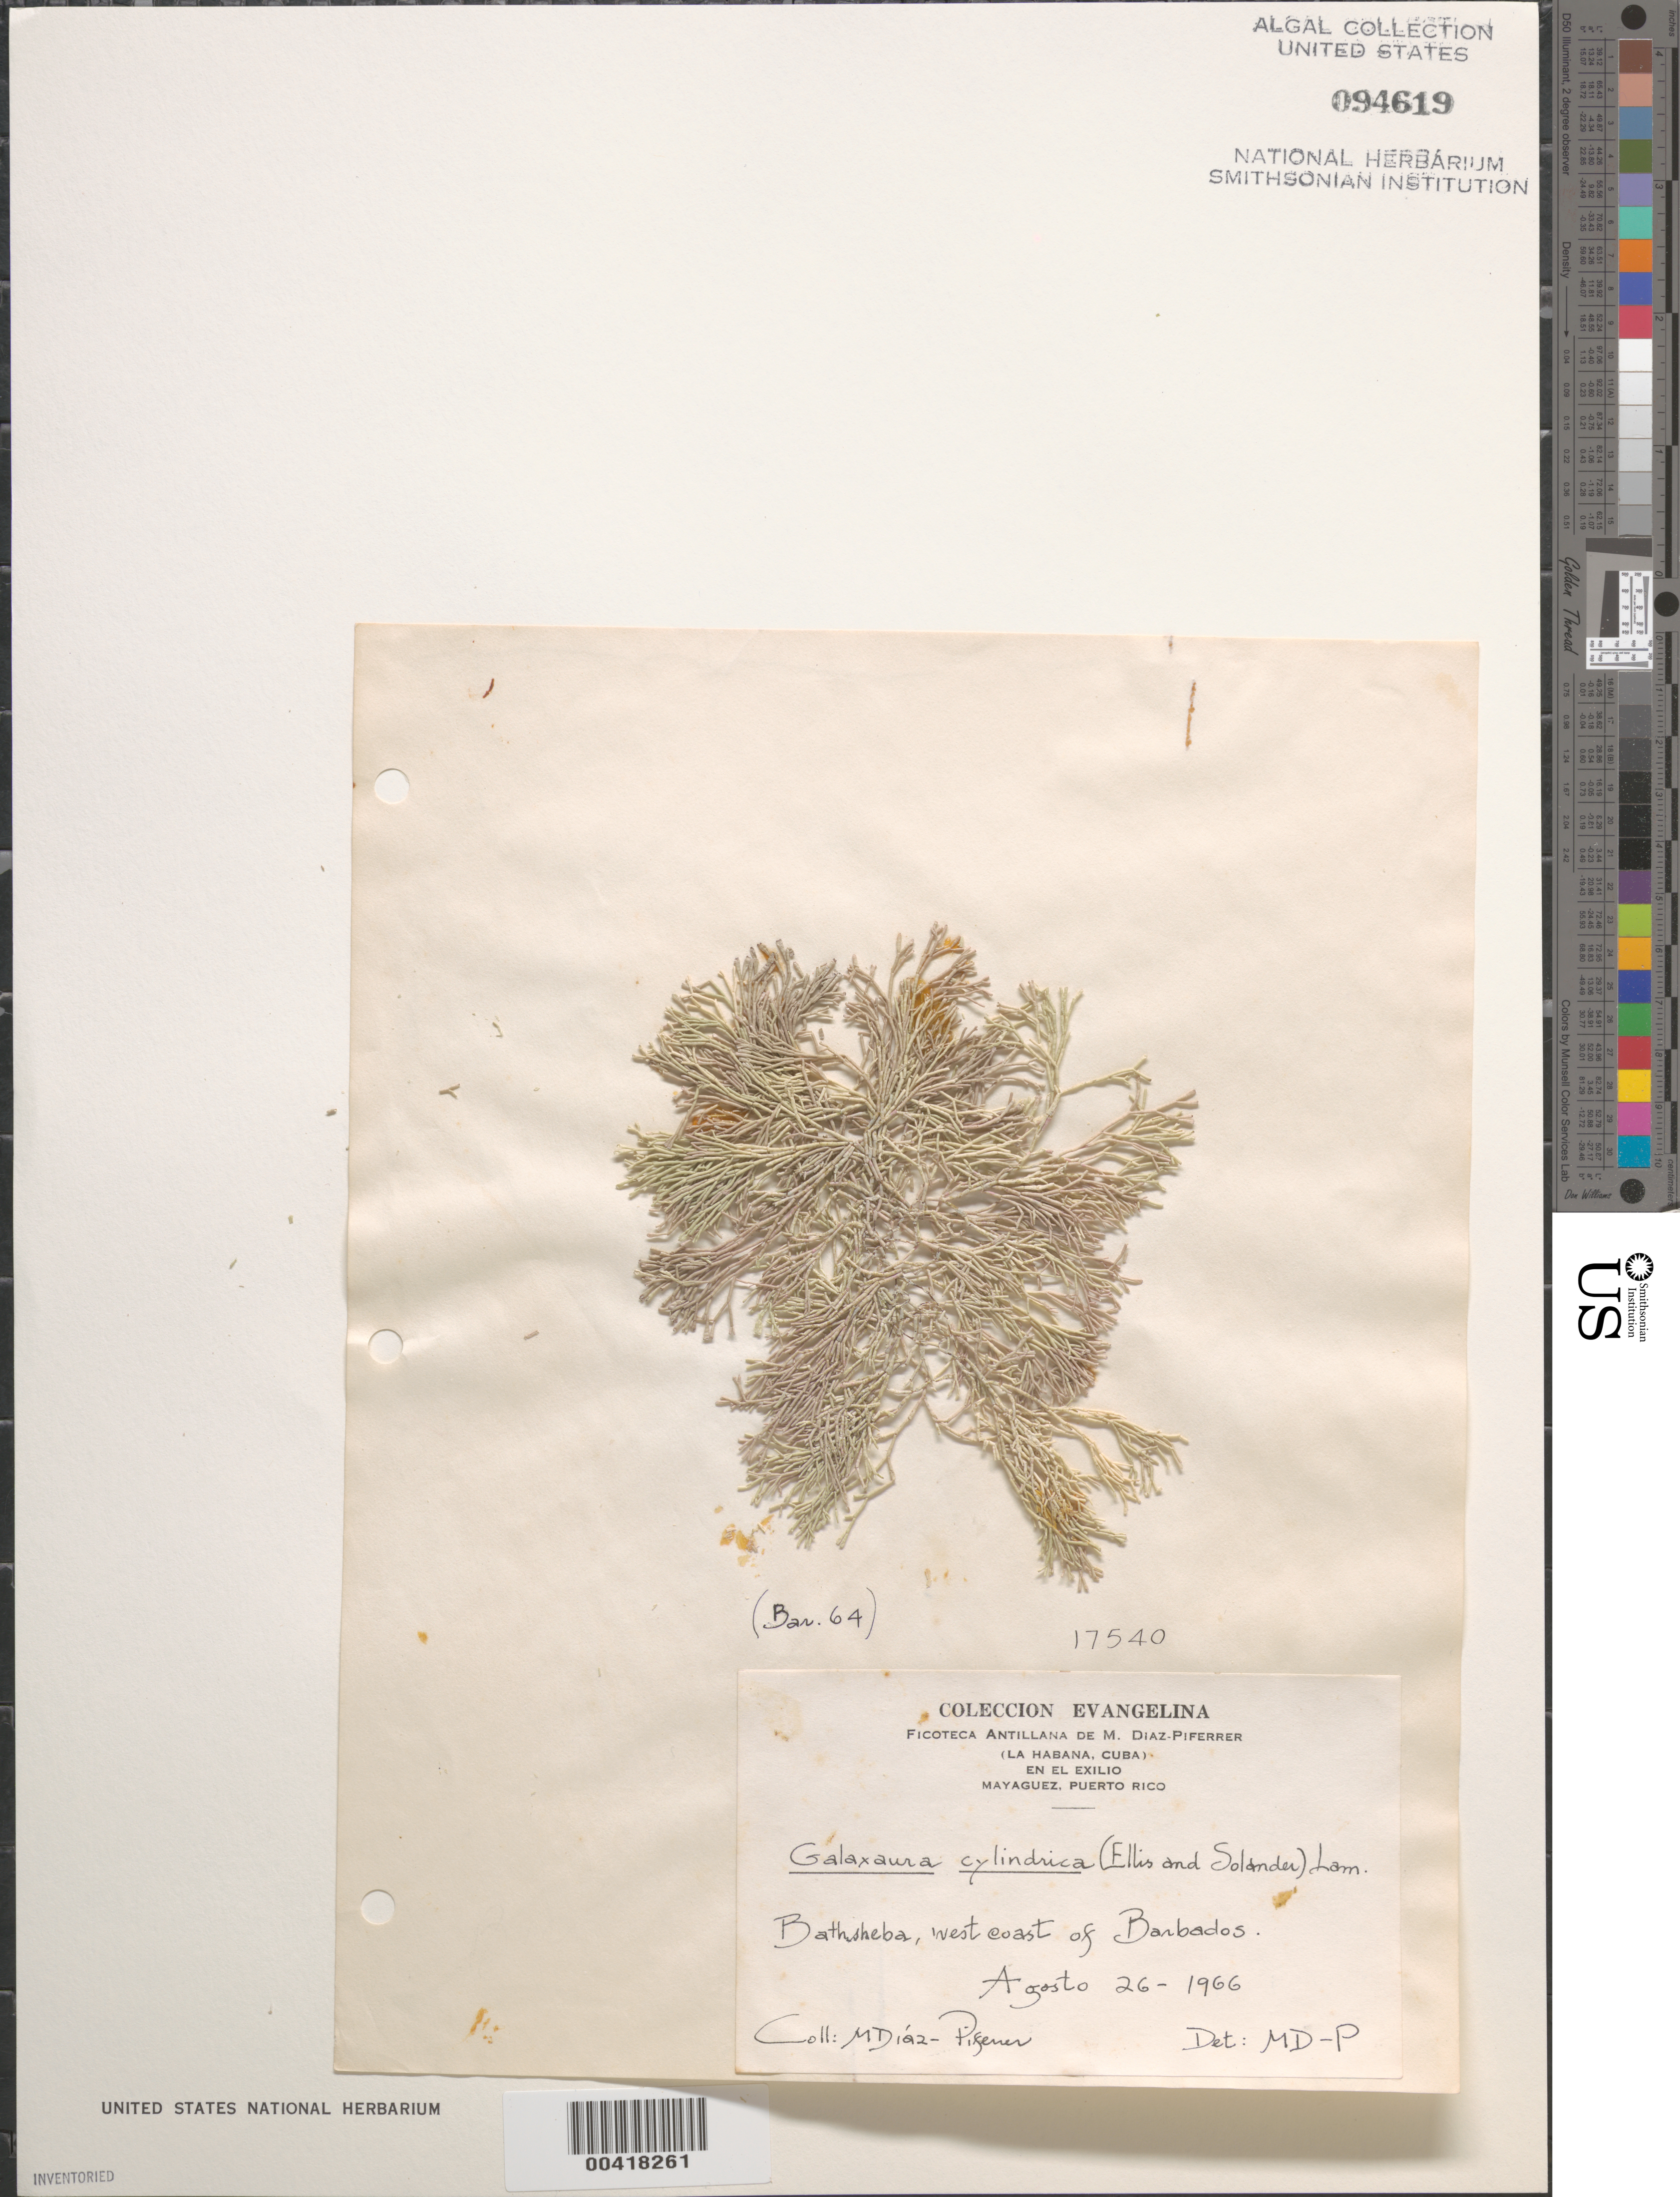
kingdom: Plantae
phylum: Rhodophyta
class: Florideophyceae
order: Nemaliales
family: Galaxauraceae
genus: Galaxaura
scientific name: Galaxaura rugosa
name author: (Ellis & Sol.) J.V.Lamouroux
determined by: Algae name updating Project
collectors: M. Diaz-Piferrer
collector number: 17540 & BAR. 64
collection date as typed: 26 Aug 1966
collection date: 1966-08-26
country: Barbados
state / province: Saint Joseph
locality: Bathsheba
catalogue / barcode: US 94619